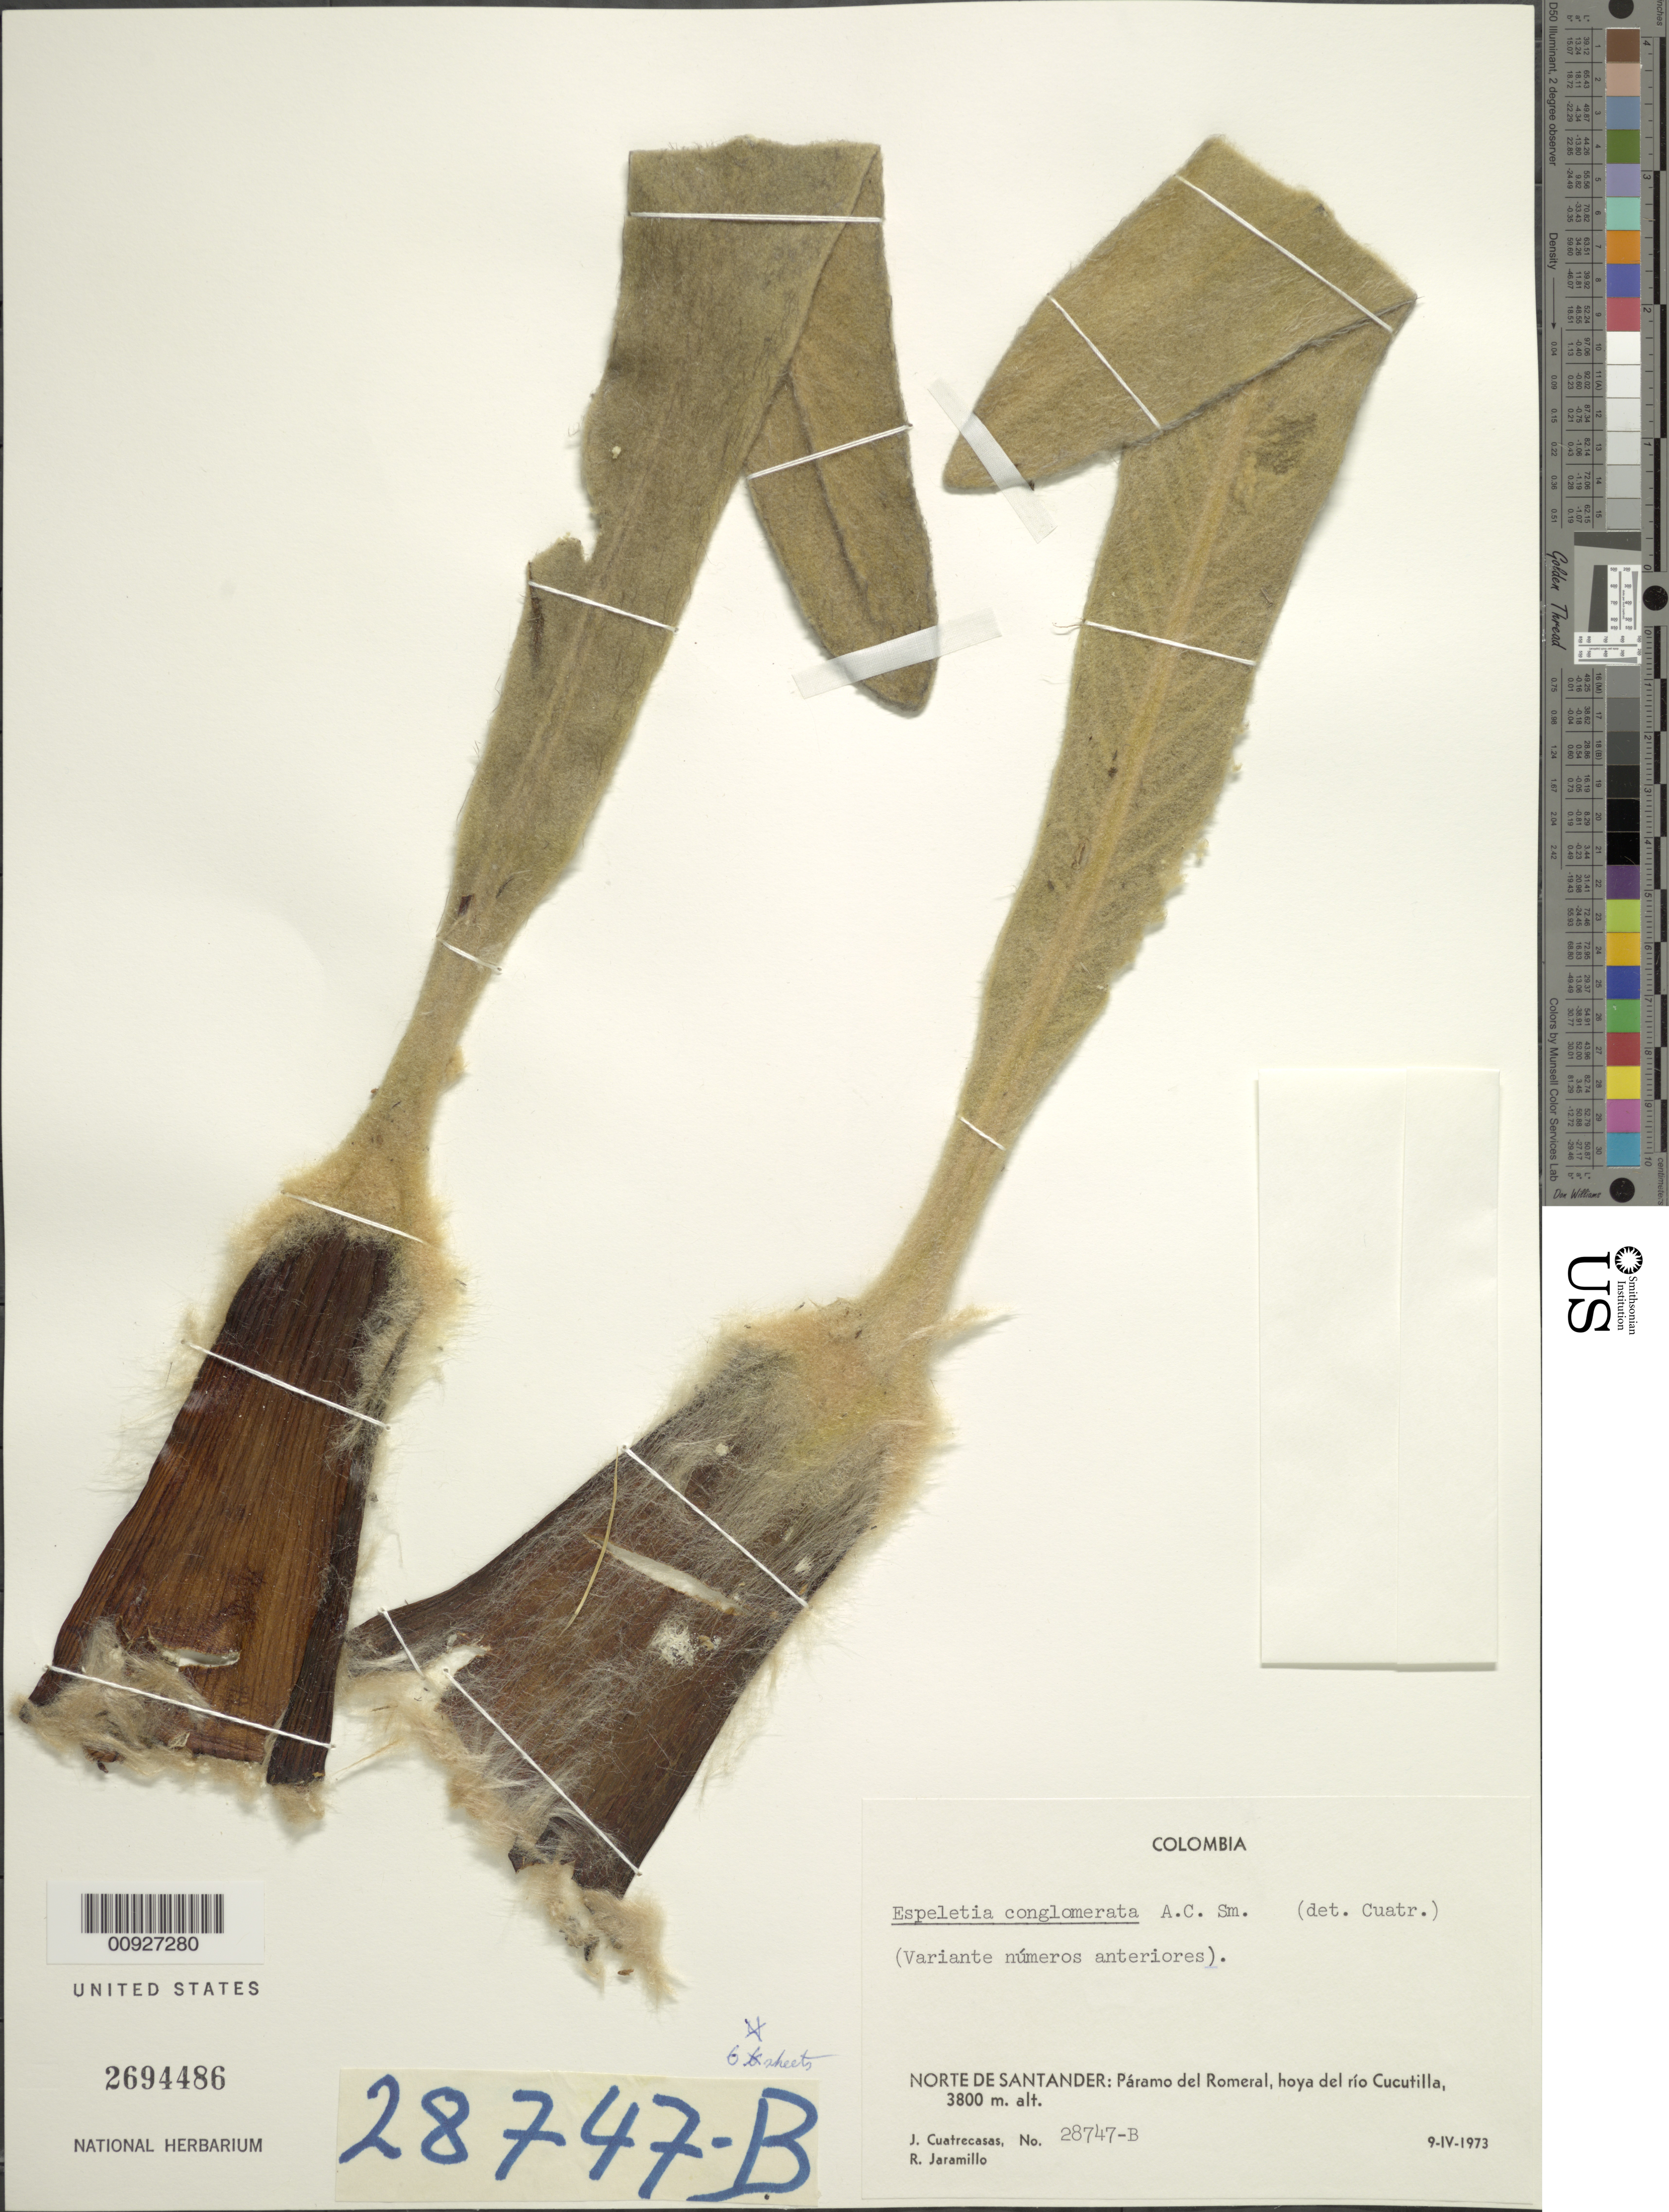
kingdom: Plantae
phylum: Tracheophyta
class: Magnoliopsida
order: Asterales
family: Asteraceae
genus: Espeletia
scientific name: Espeletia conglomerata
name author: A.C. Sm.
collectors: J. Cuatrecasas & R. Jaramillo M.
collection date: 1973-04-09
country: Colombia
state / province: Norte de Santander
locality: P. del Romeral. P. del Romeral, hoya del río Cucutilla.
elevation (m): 3800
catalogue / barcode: US 2694486